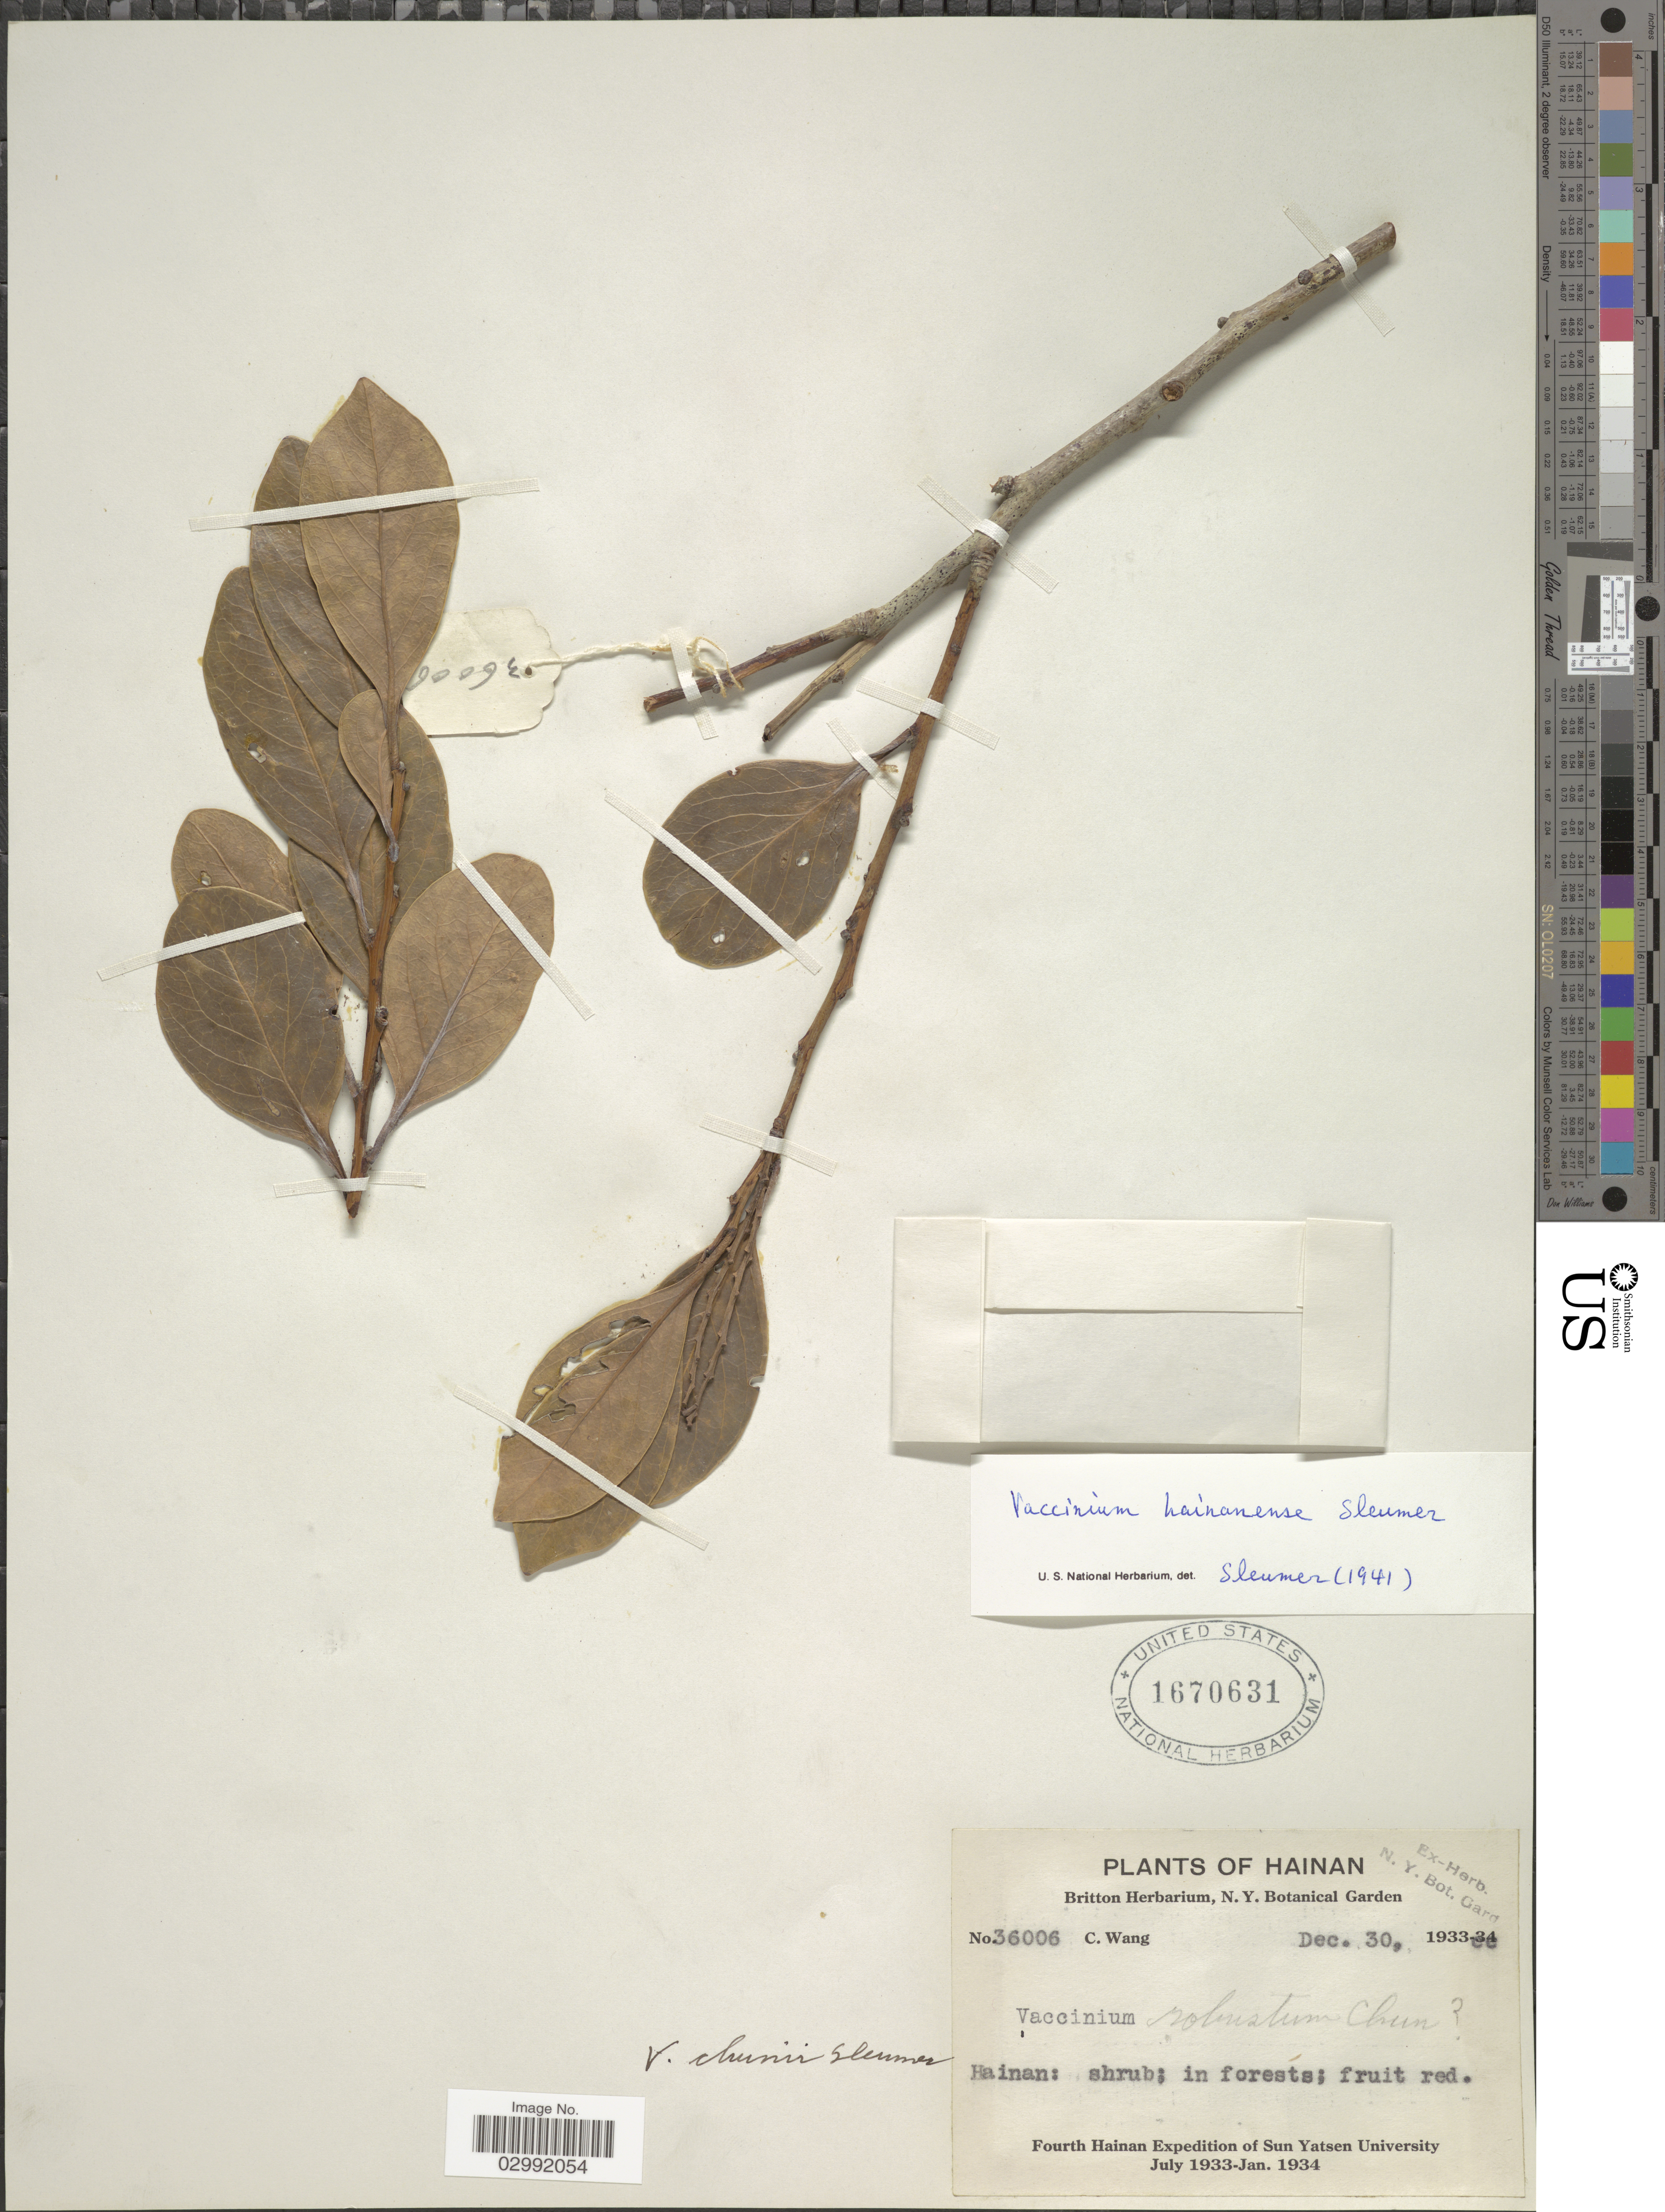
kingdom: Plantae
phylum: Tracheophyta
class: Magnoliopsida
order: Ericales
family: Ericaceae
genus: Vaccinium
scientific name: Vaccinium hainanense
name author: Sleumer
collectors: C. Wang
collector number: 36006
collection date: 1933-12-30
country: China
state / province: Hainan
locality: Hainan.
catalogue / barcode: US 1670631